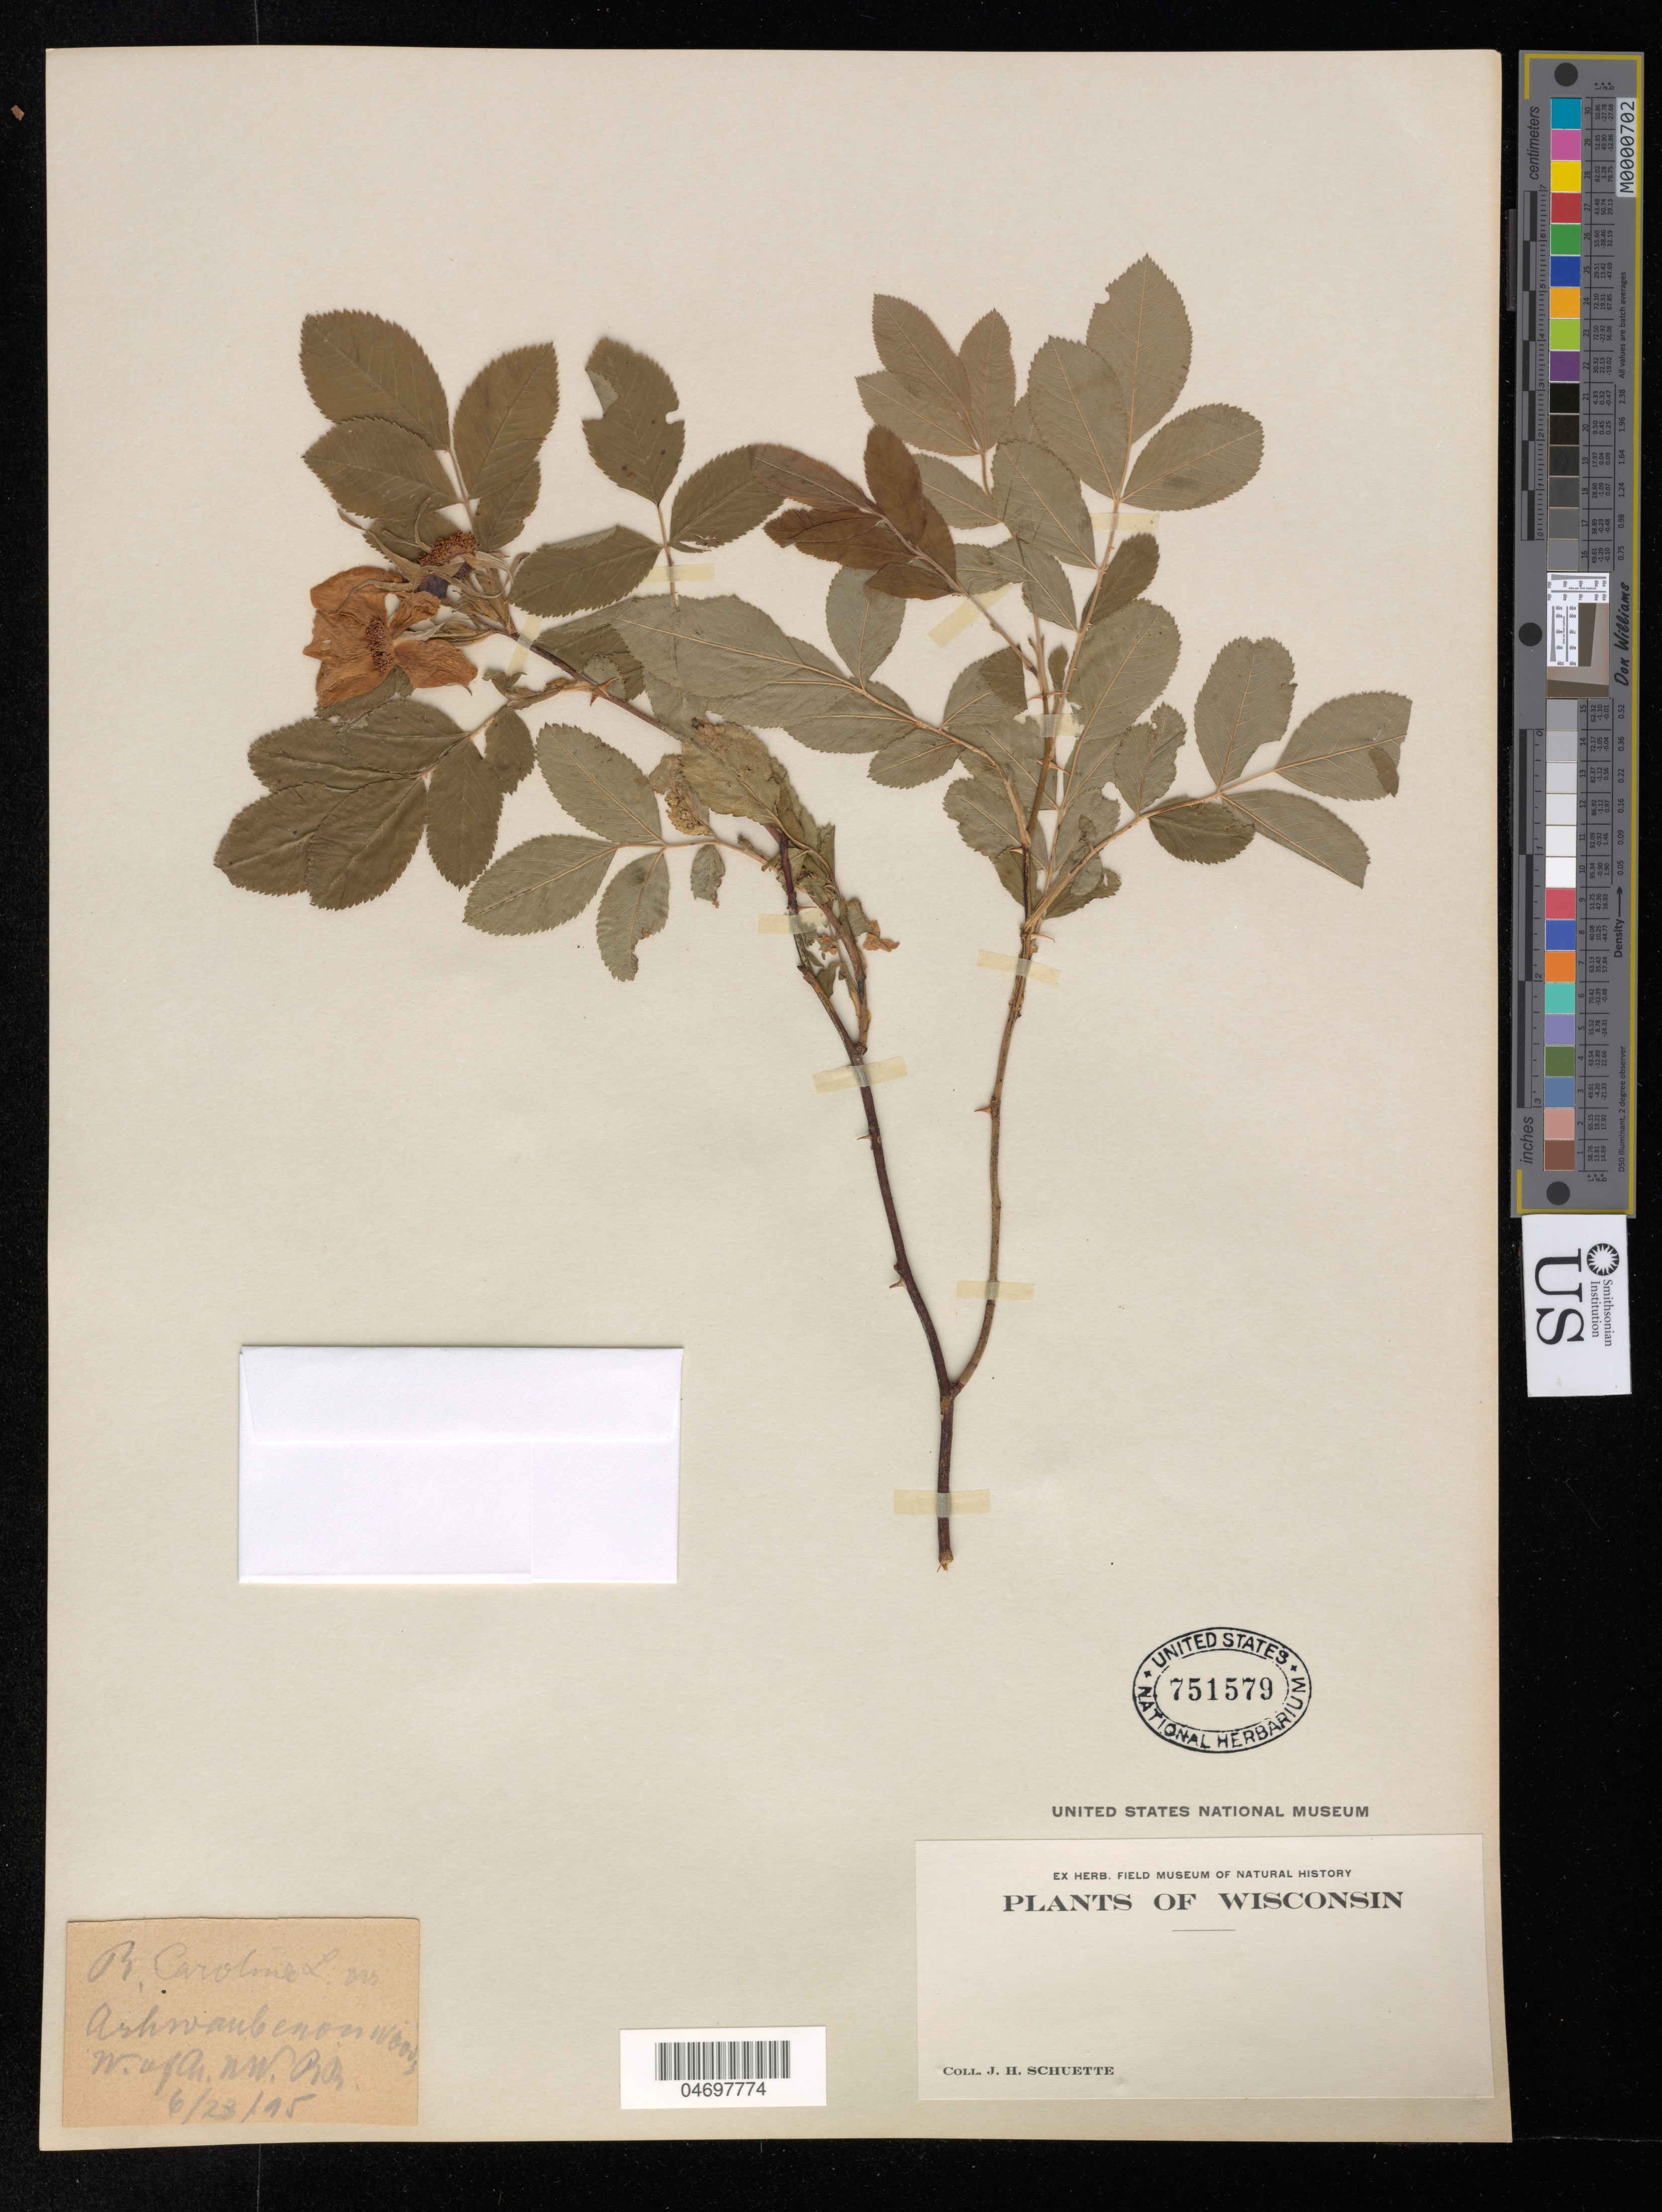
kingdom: Plantae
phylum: Tracheophyta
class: Magnoliopsida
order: Rosales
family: Rosaceae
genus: Rosa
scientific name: Rosa carolina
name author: L.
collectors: J. Schuette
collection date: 1895-06-28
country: United States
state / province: Wisconsin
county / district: Brown Co.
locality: W of Ashwaubenon NW Railroad. Ashwaubenon woods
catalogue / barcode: US 751579